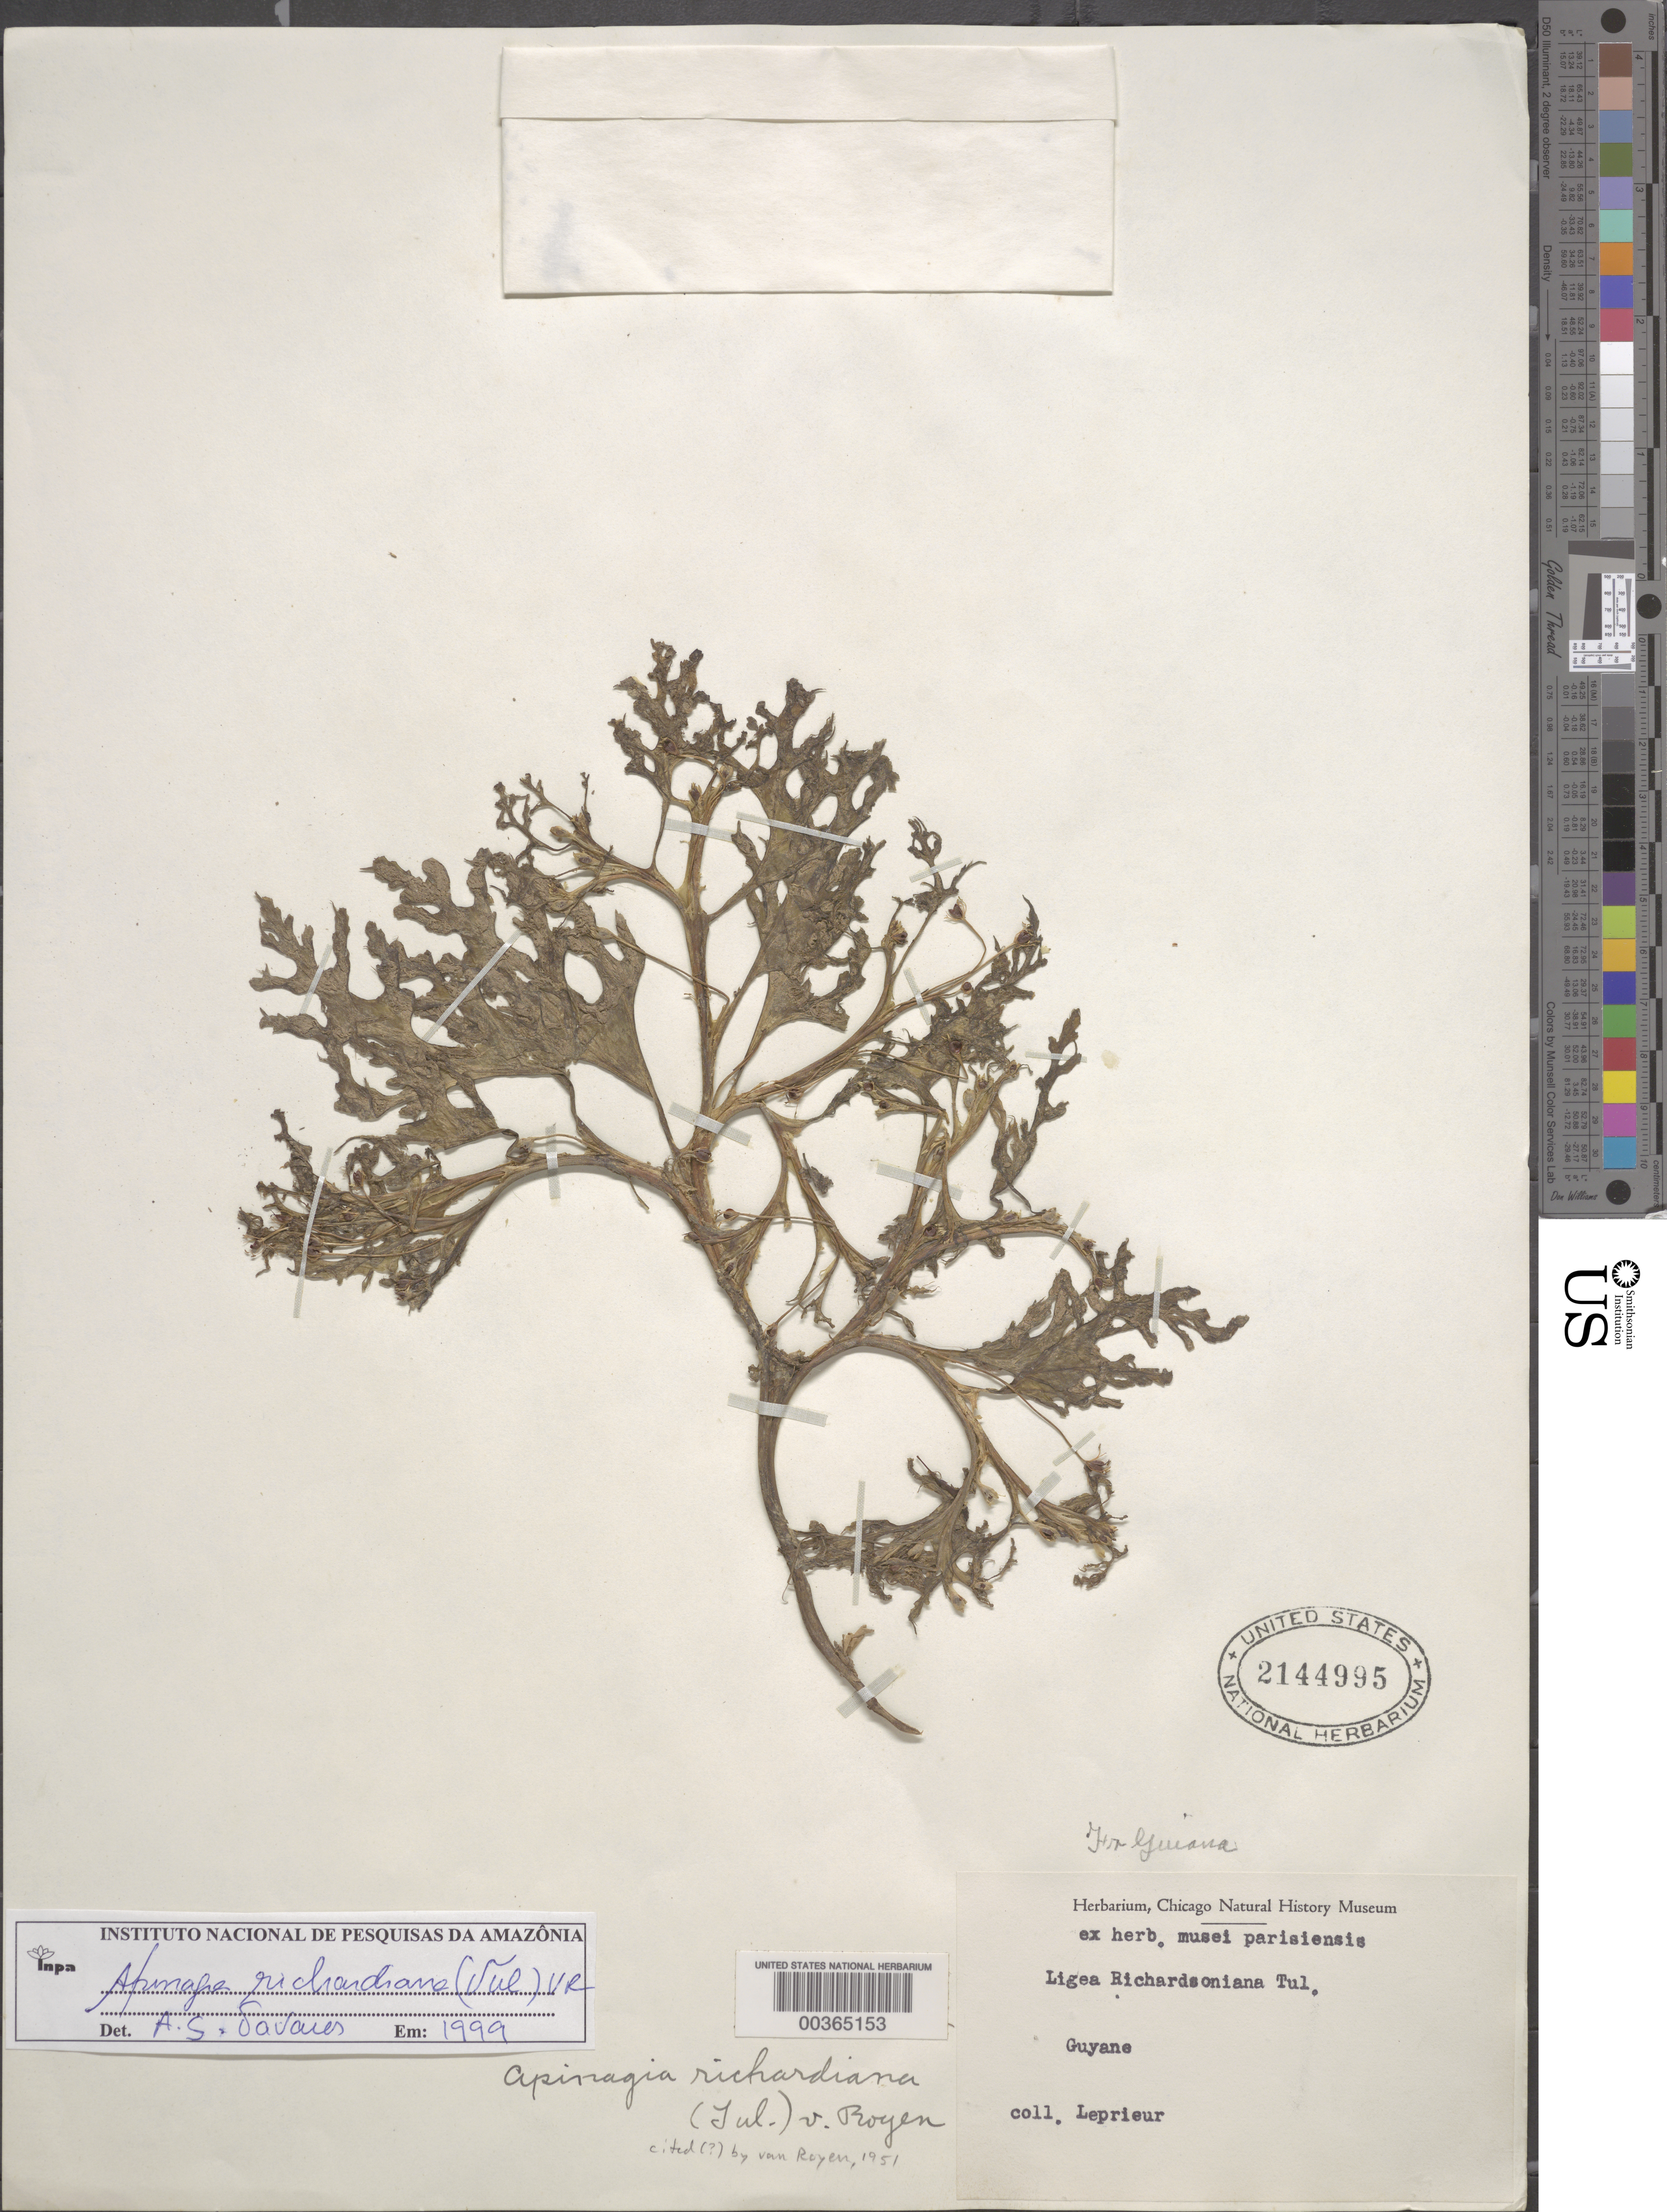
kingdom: Plantae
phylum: Tracheophyta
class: Magnoliopsida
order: Malpighiales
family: Podostemaceae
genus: Apinagia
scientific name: Apinagia richardiana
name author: (Tul.) P. Royen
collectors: F. M. R. Leprieur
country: French Guiana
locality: Guyane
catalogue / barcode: US 2144995